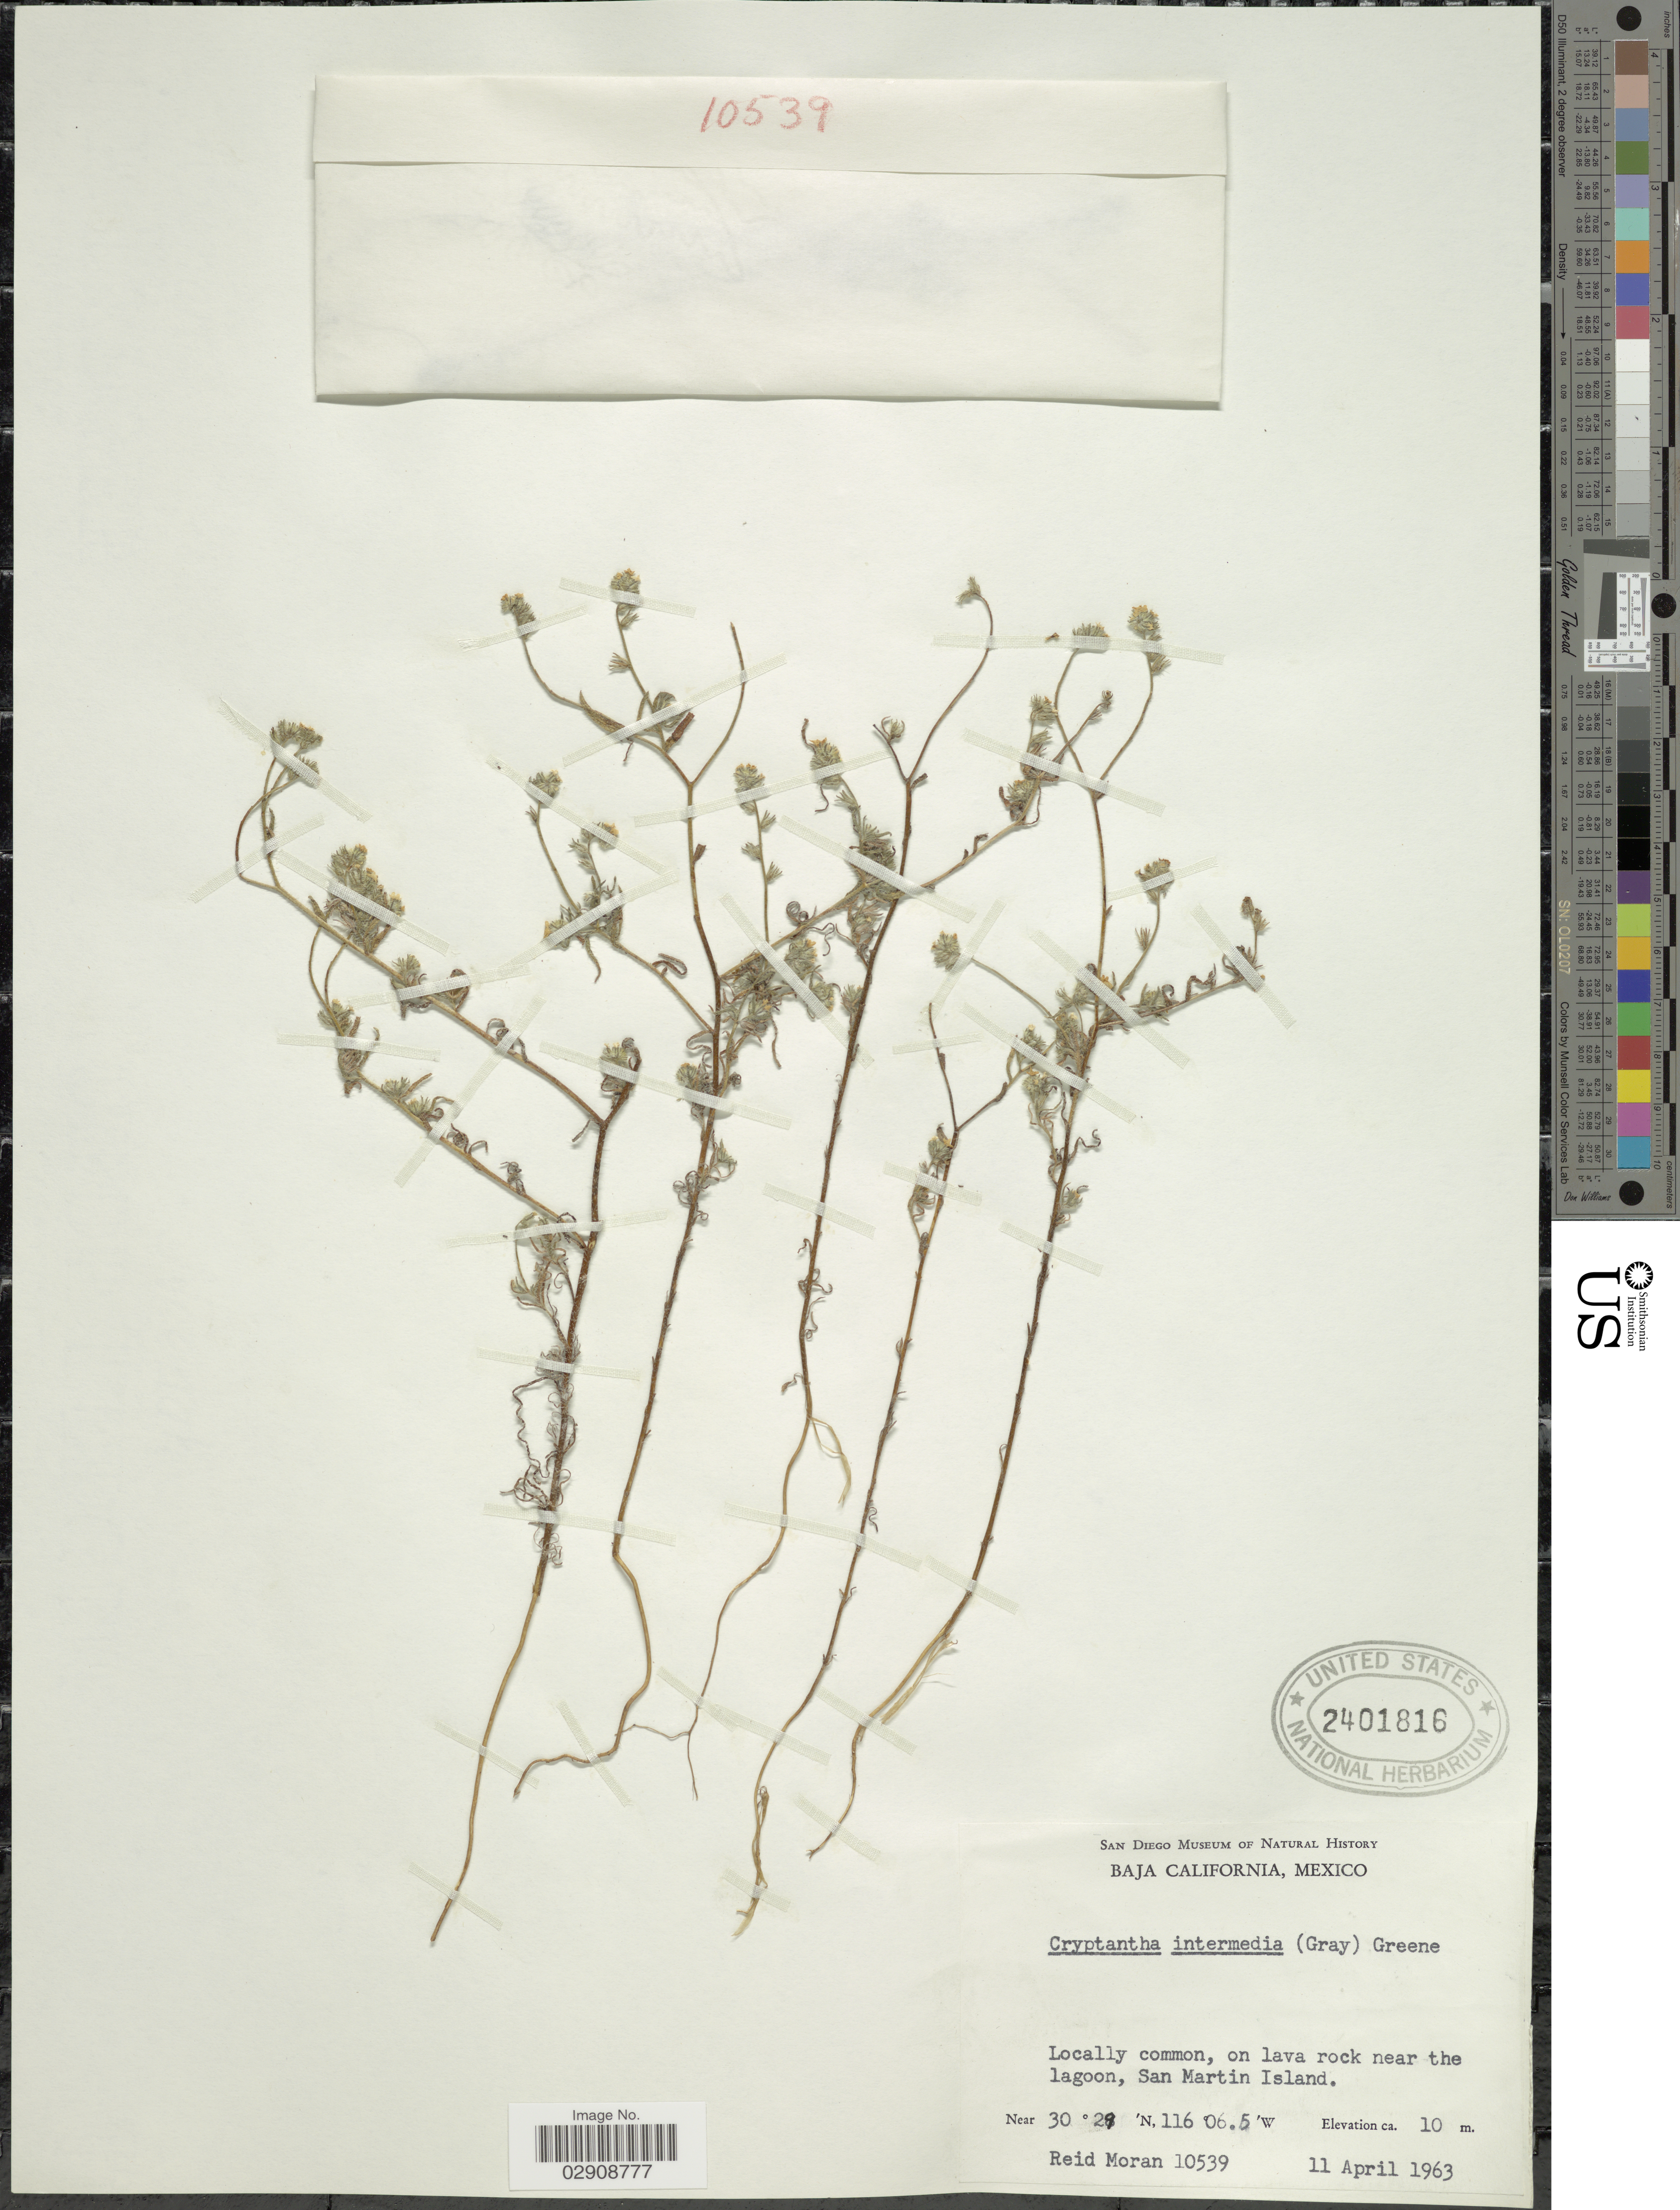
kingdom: Plantae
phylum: Tracheophyta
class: Magnoliopsida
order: Boraginales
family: Boraginaceae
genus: Cryptantha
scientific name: Cryptantha intermedia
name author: (A. Gray) Greene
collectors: R. V. Moran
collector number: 10539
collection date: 1963-04-11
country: Mexico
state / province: Baja California Norte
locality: On lava rock near the lagoon, San Martin Island.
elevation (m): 10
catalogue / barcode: US 2401816